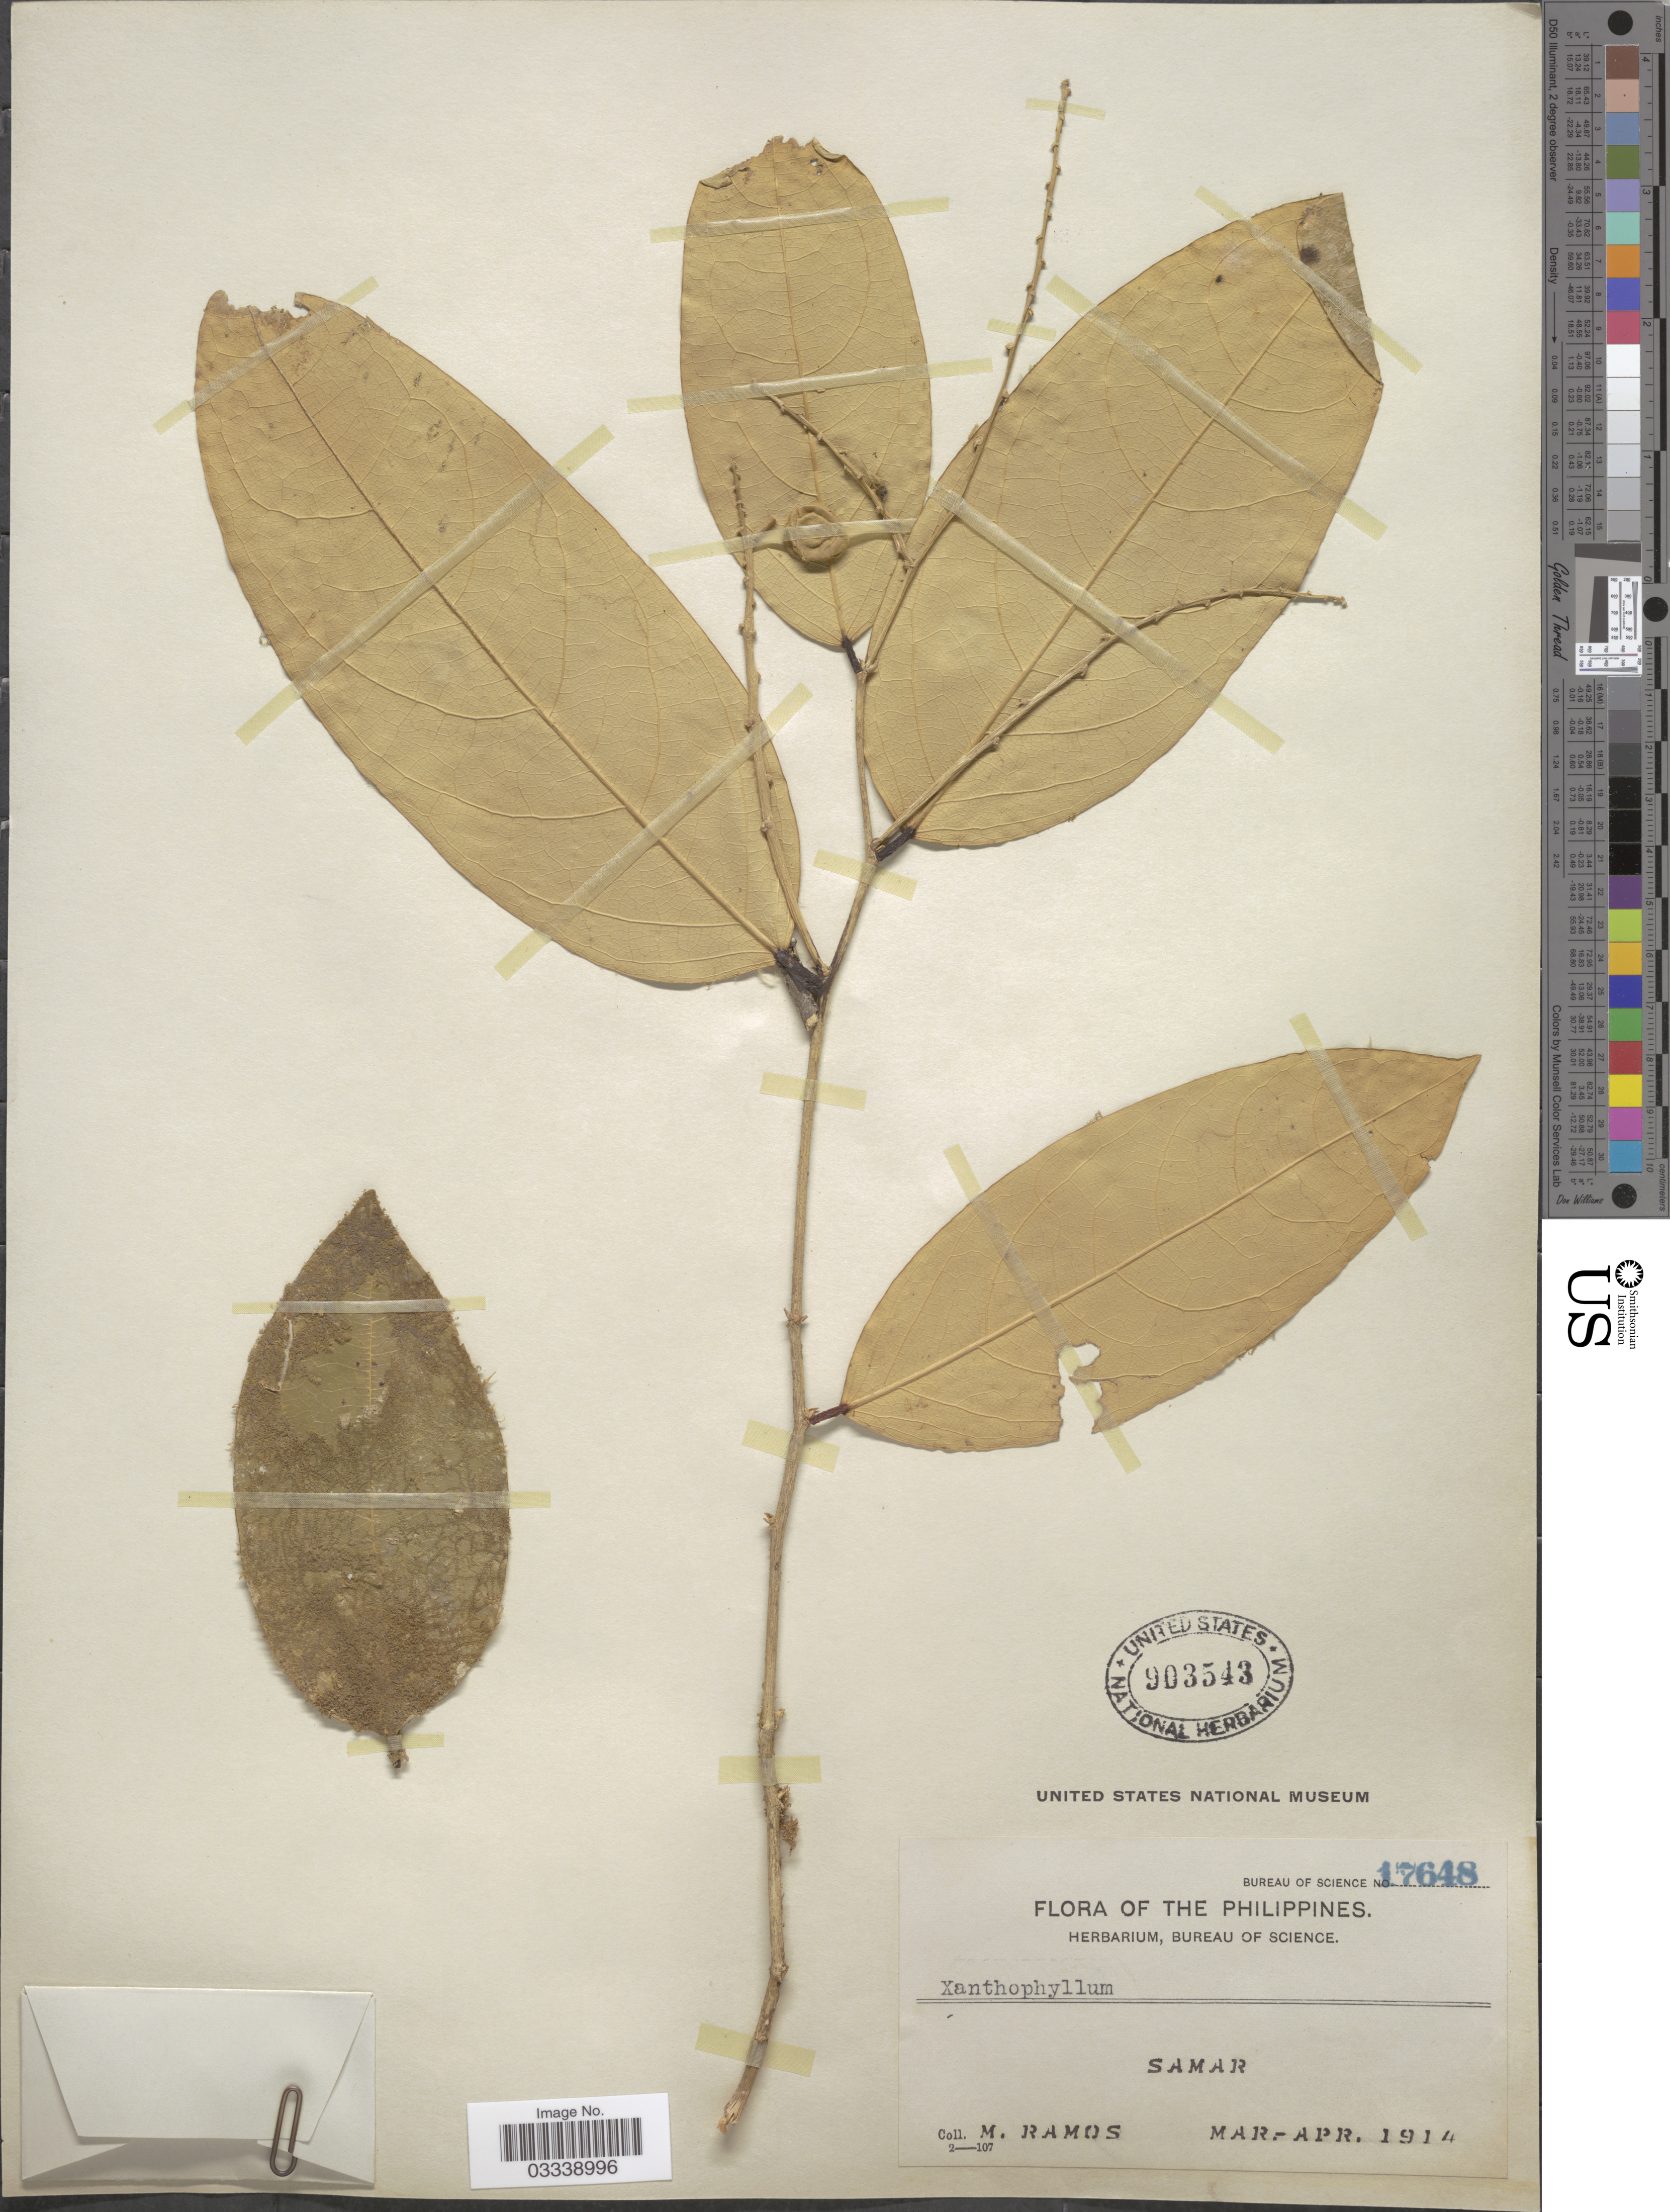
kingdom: Plantae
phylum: Tracheophyta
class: Magnoliopsida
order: Fabales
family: Polygalaceae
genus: Xanthophyllum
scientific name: Xanthophyllum sp.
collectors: M. Ramos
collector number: Bureau of Science 17648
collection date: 1914-03/1914-04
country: Philippines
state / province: Eastern Visayas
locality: Samar.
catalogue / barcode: US 903543